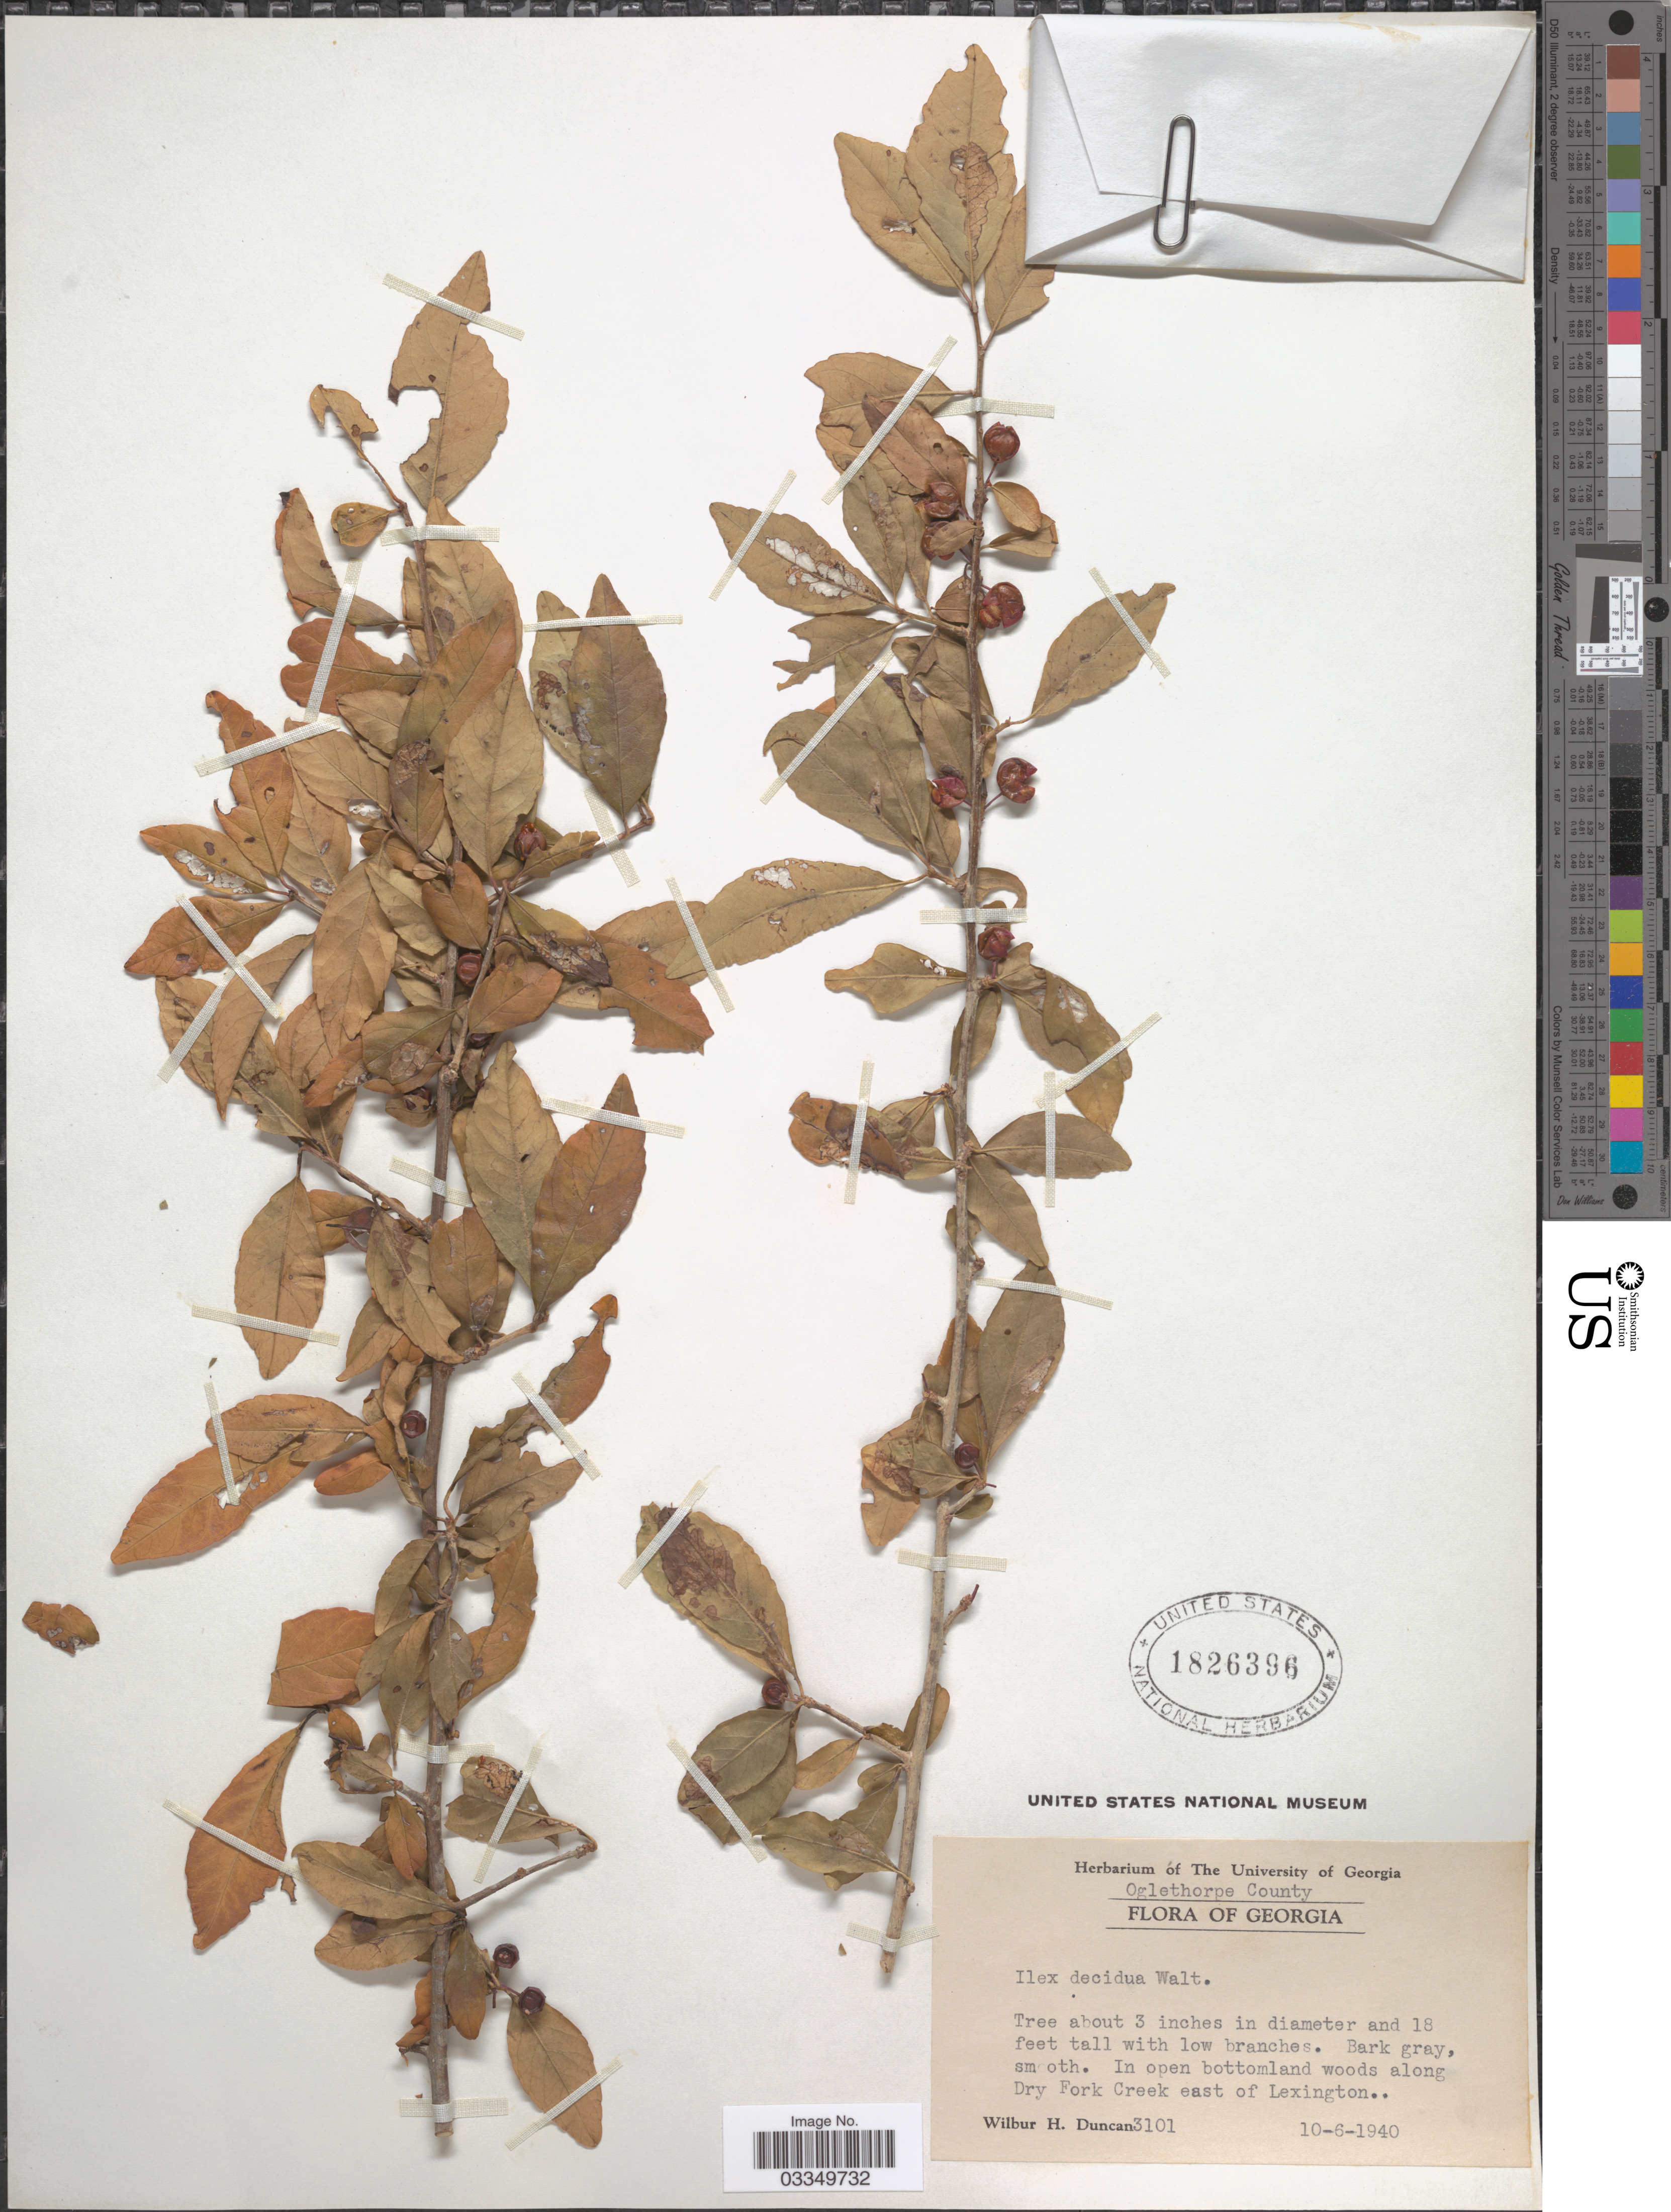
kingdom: Plantae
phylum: Tracheophyta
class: Magnoliopsida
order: Aquifoliales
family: Aquifoliaceae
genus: Ilex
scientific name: Ilex decidua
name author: Walter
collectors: W. H. Duncan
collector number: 3101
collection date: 1940-10-06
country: United States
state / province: Georgia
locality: Oglethorpe County. Along Dry Fork Creek east of Lexington.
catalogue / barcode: US 1826396